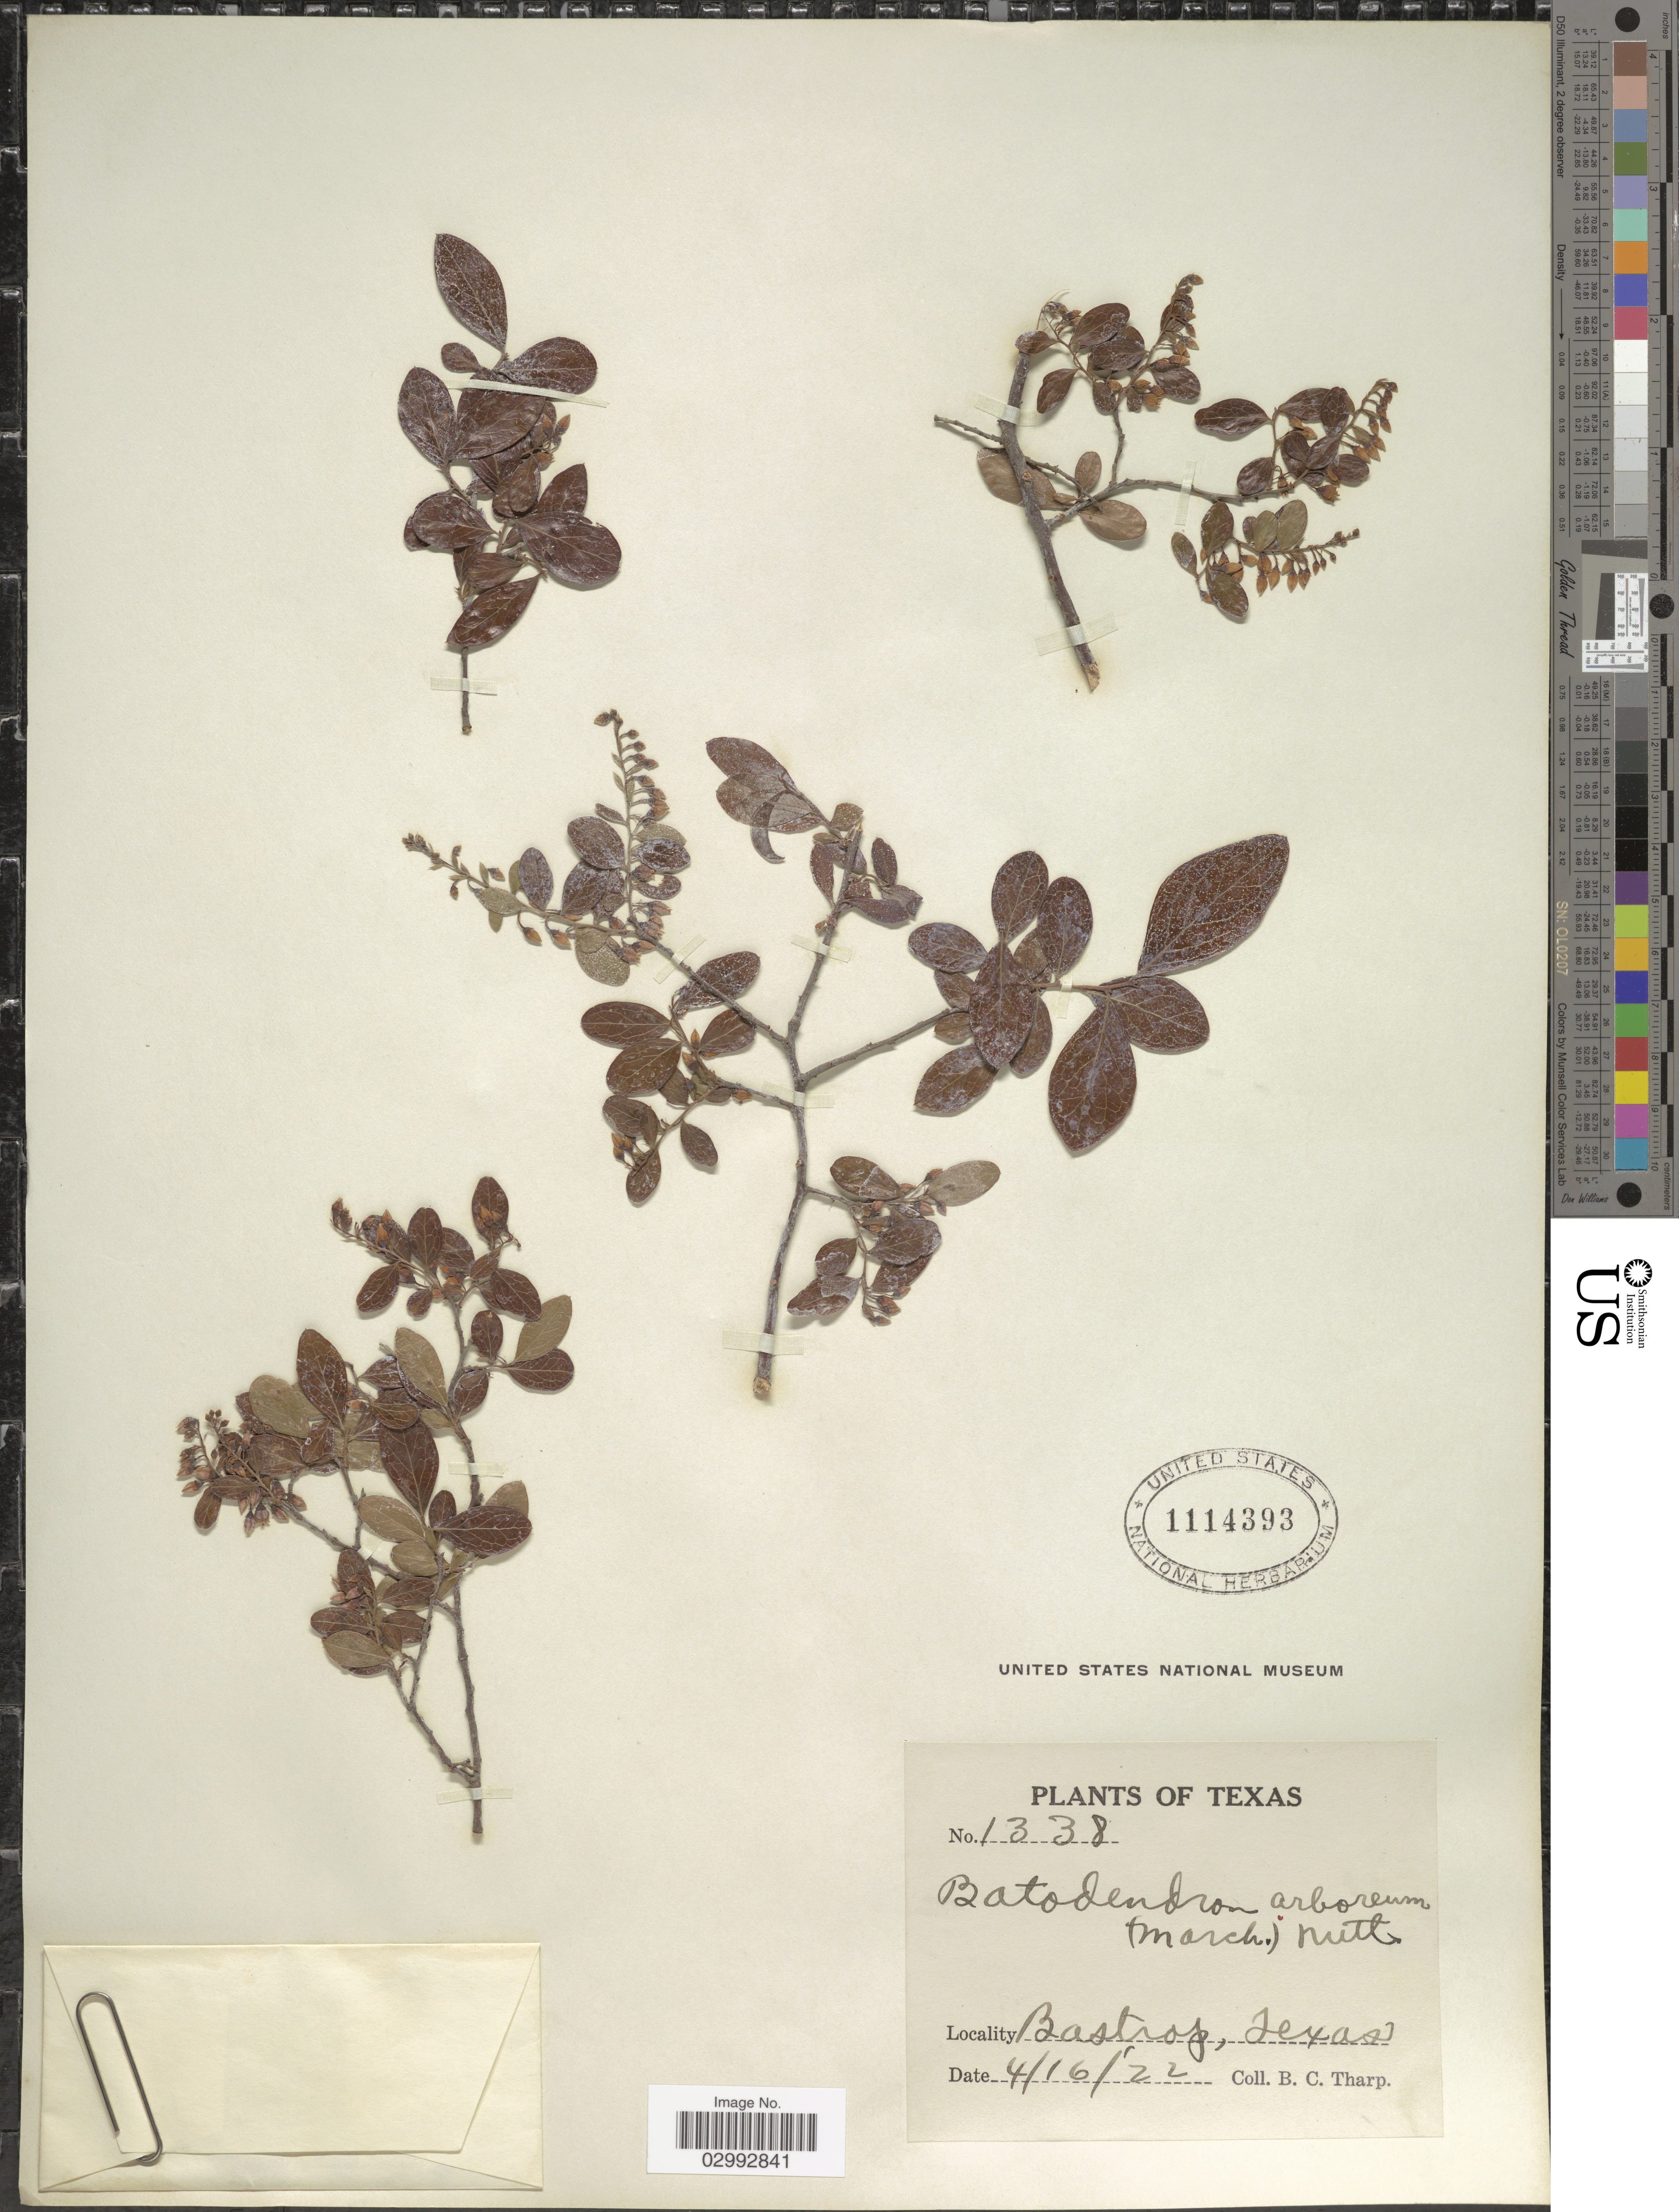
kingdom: Plantae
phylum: Tracheophyta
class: Magnoliopsida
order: Ericales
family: Ericaceae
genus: Batodendron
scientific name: Batodendron arboreum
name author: Nutt.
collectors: B. C. Tharp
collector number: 1338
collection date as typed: Transcribed d/m/y: 16/4/22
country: United States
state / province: Texas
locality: Bastrop.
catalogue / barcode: US 1114393